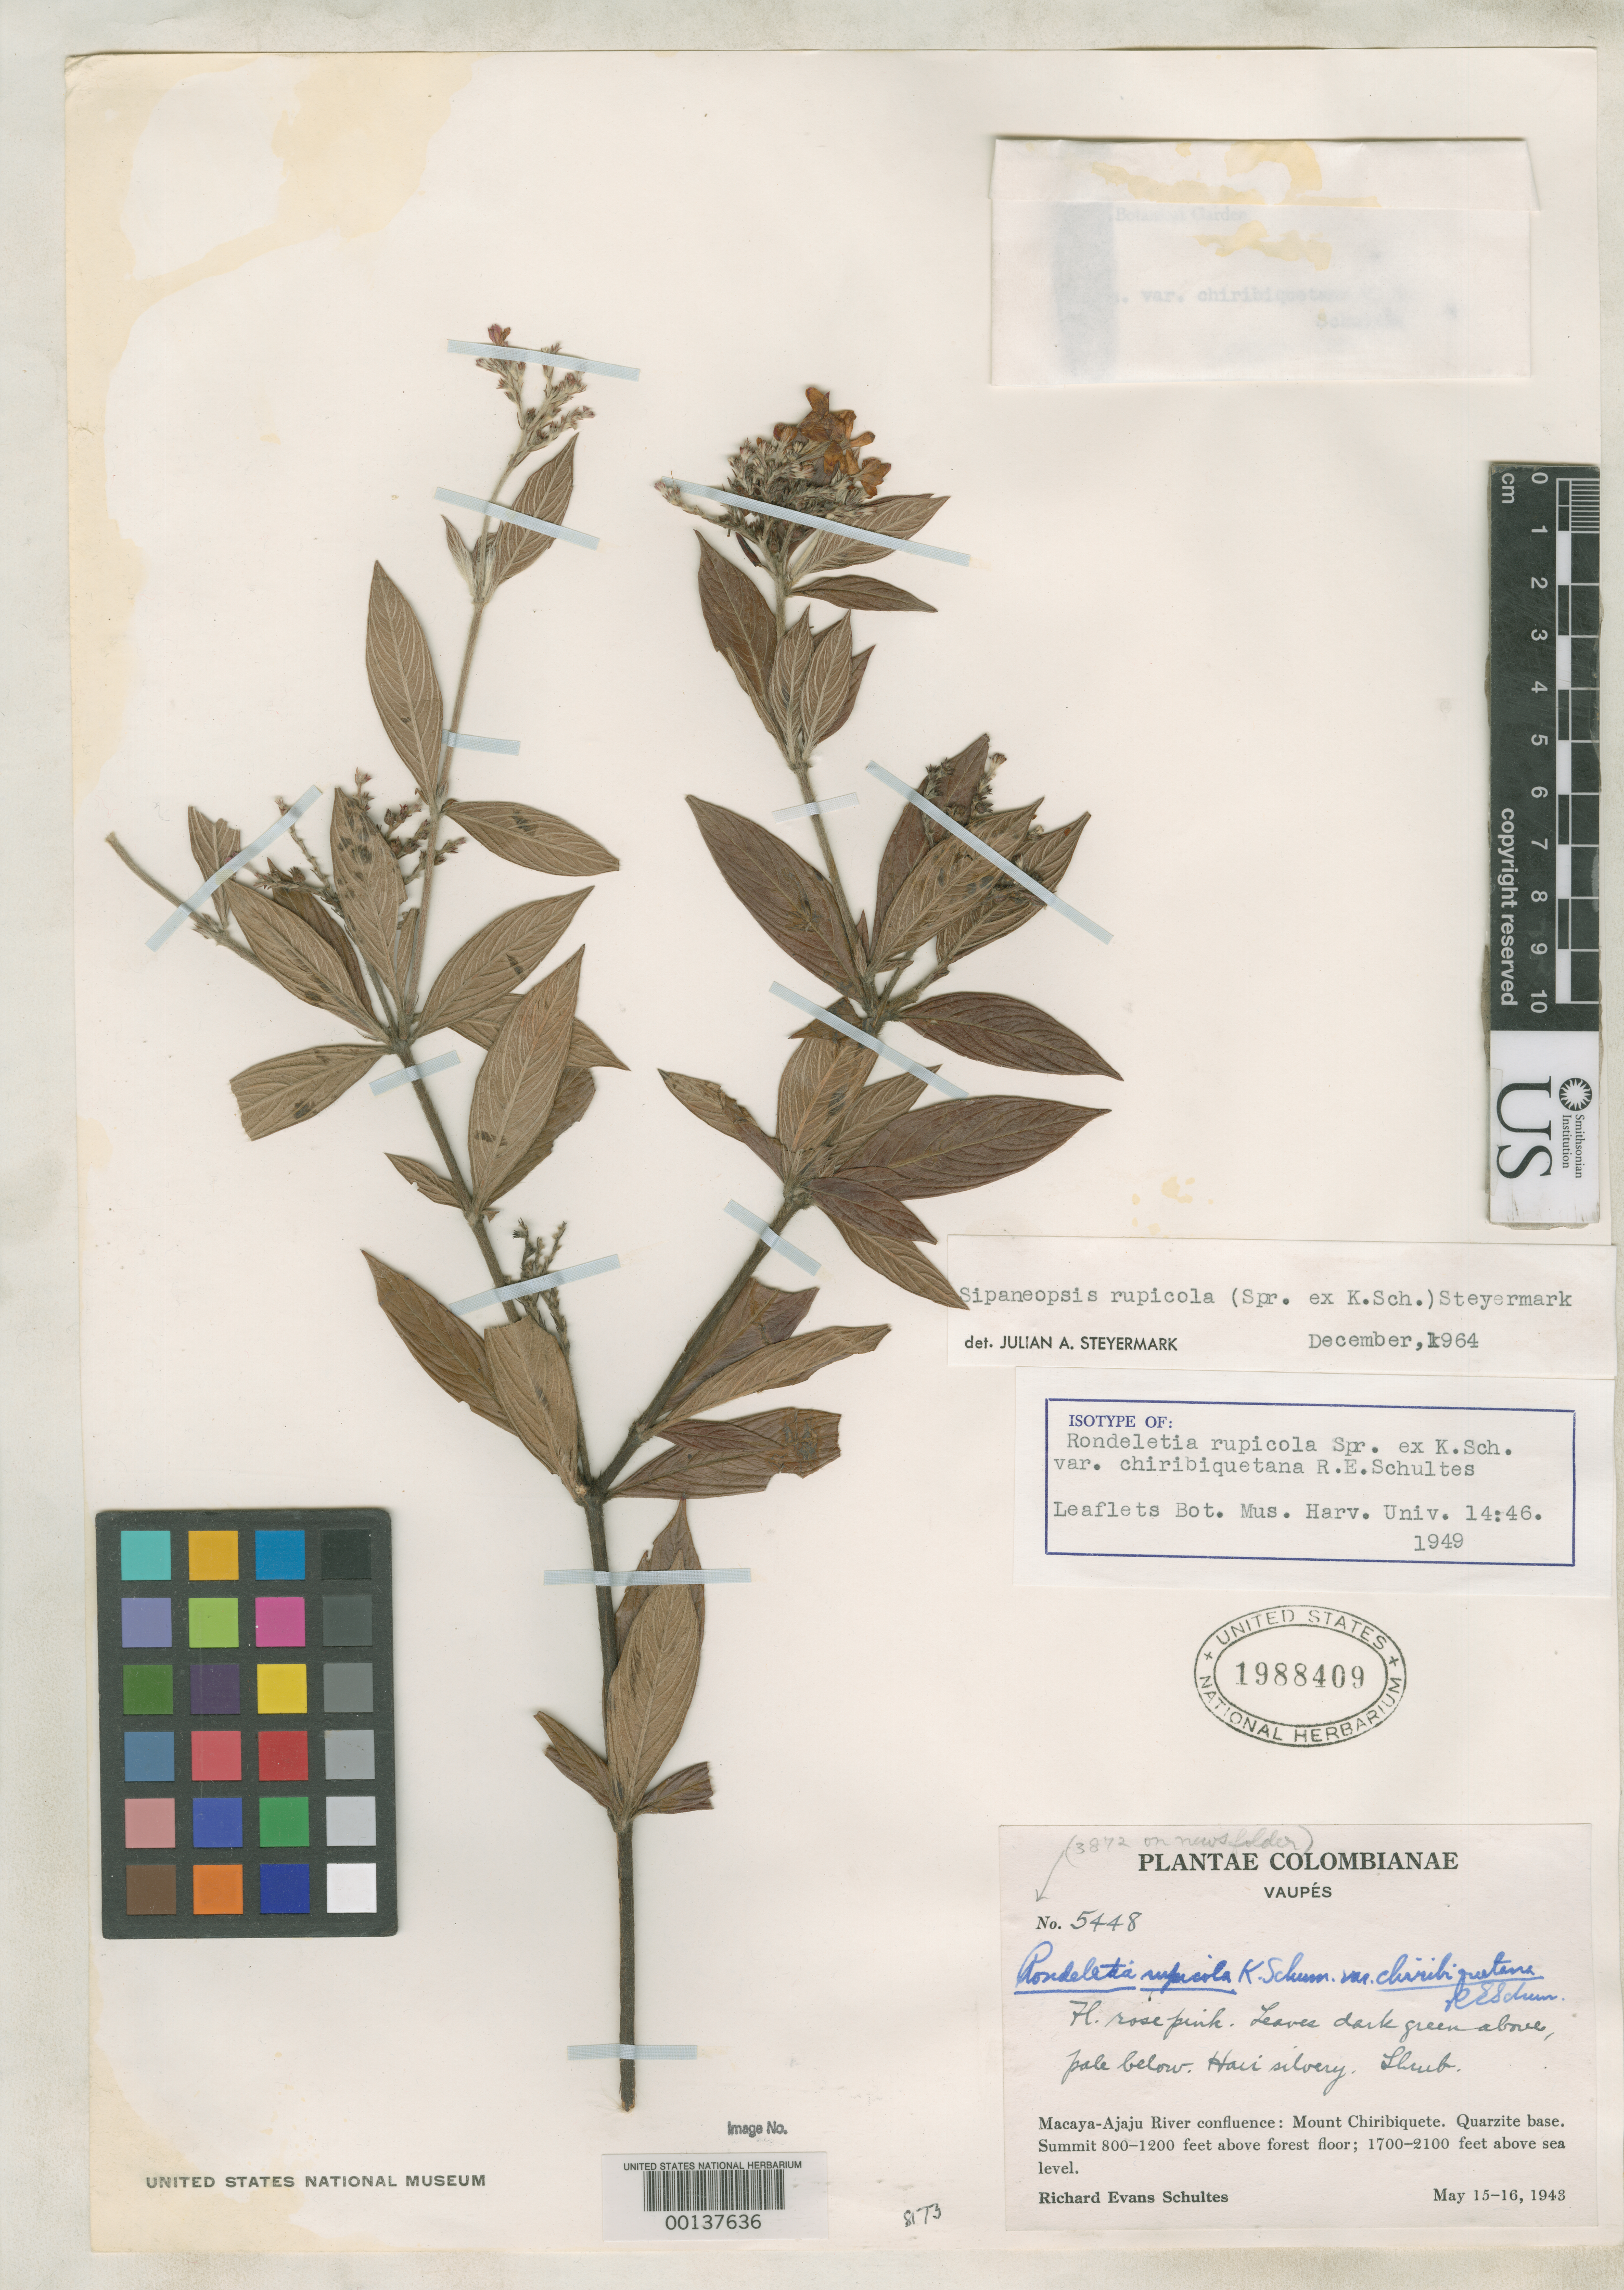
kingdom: Plantae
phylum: Tracheophyta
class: Magnoliopsida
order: Gentianales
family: Rubiaceae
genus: Rondeletia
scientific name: Rondeletia rupicola var. chiribiquetana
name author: R.E. Schult.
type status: Isotype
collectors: R. E. Schultes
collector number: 5448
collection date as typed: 15 May 1943 to 16 May 1943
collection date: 1943-05-15/1943-05-16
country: Colombia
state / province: Vaupés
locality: Macaya-Ajaju River confluence, Mt. Chiribiquete.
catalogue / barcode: US 1988409